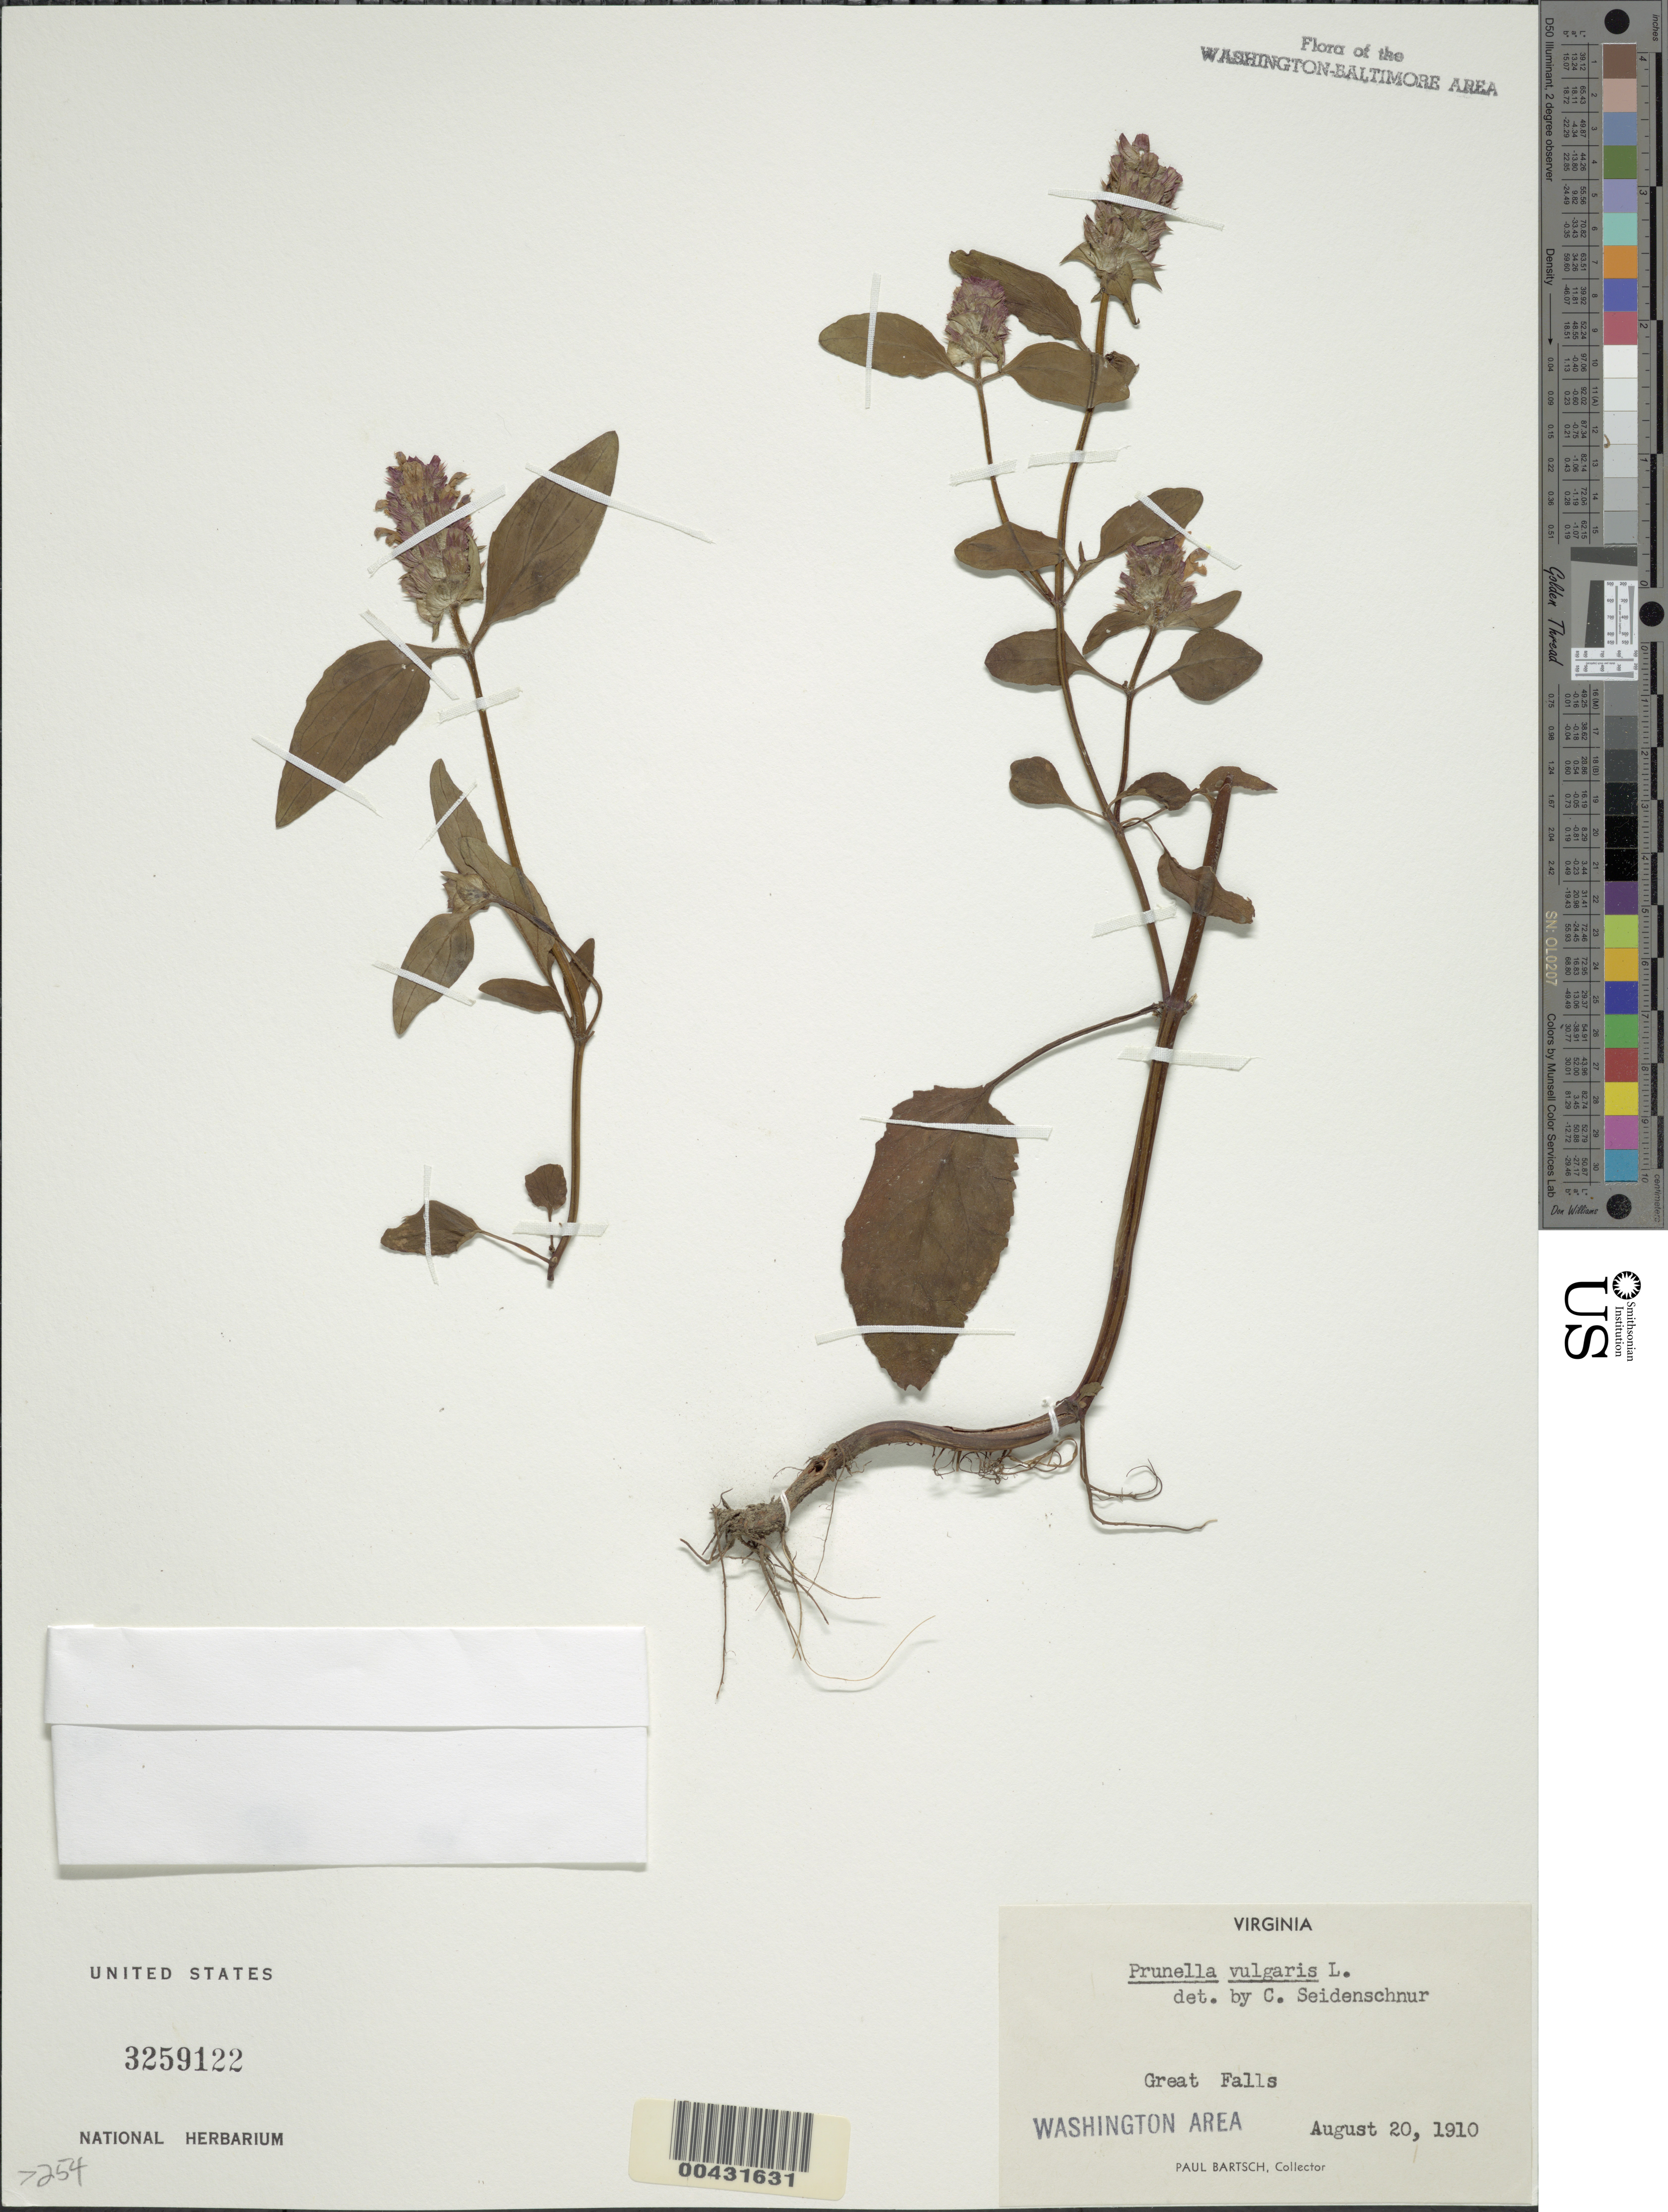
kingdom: Plantae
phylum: Tracheophyta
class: Magnoliopsida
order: Lamiales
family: Lamiaceae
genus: Prunella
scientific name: Prunella vulgaris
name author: L.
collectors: P. Bartsch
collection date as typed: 20 Aug 1910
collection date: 1910-08-20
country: United States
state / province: Virginia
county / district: Fairfax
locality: Great Falls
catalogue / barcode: US 3259122